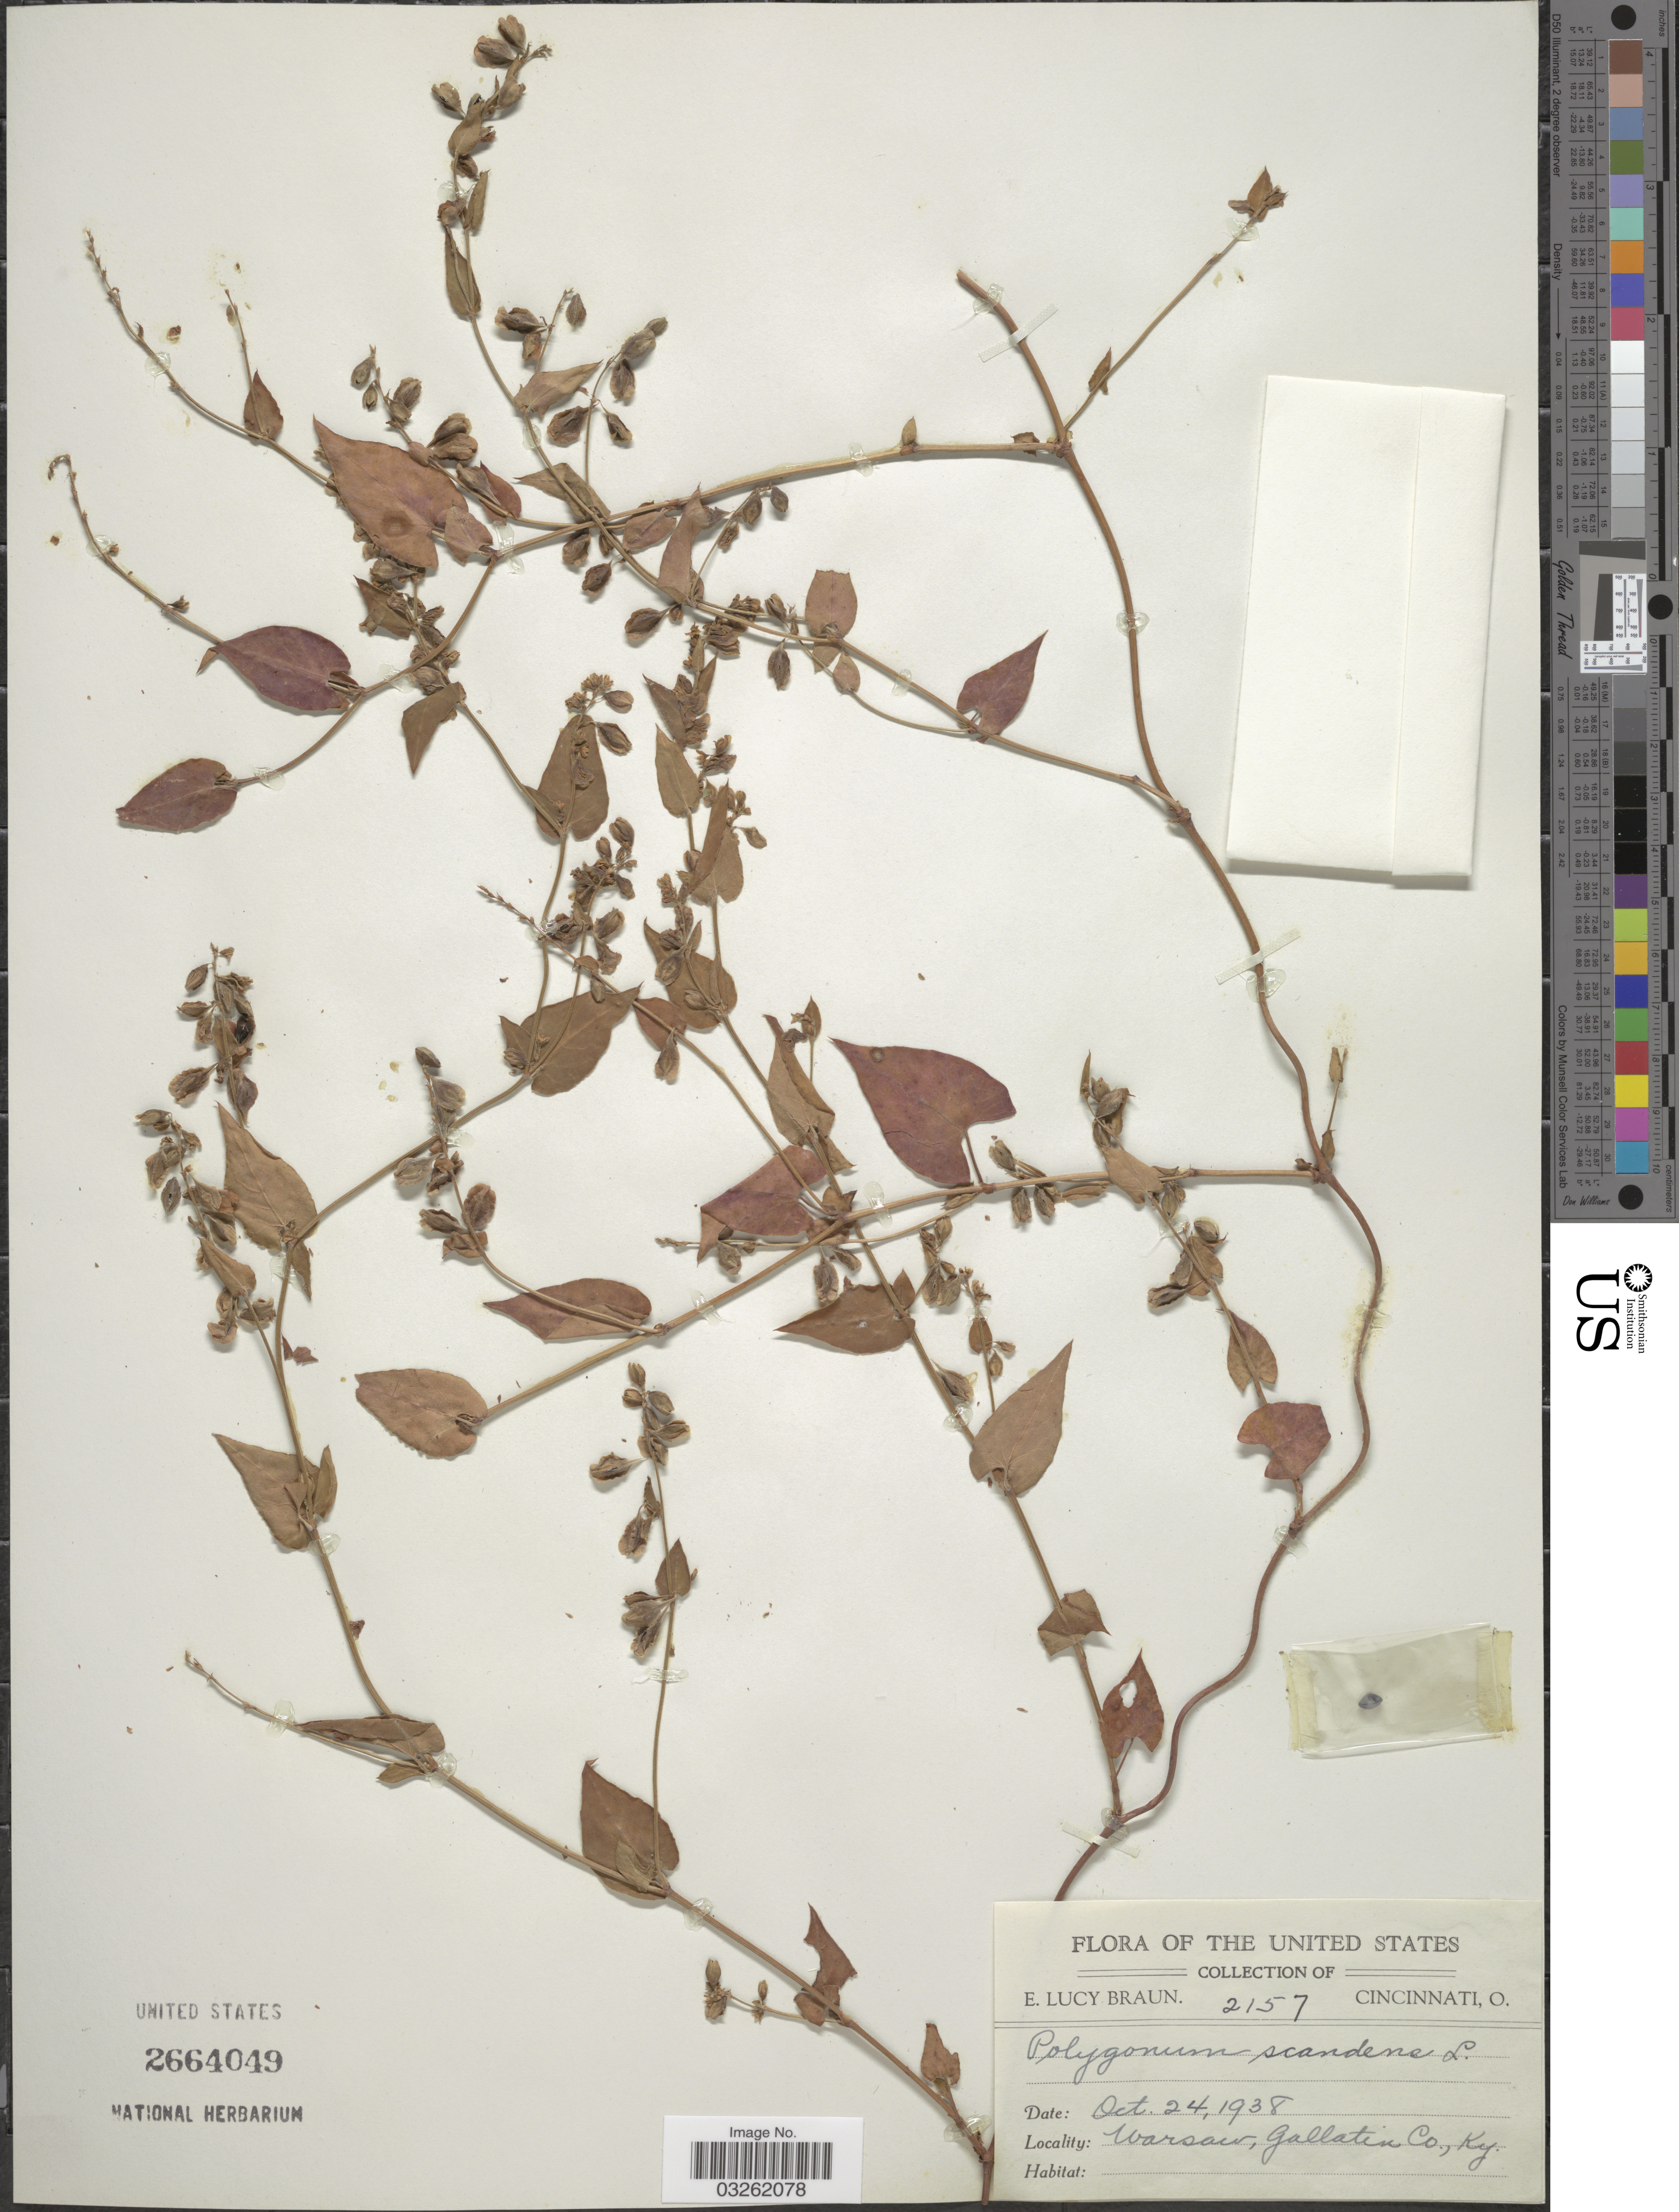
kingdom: Plantae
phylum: Tracheophyta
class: Magnoliopsida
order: Caryophyllales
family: Polygonaceae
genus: Fallopia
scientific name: Fallopia scandens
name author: (L.) Holub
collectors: E. L. Braun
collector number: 2157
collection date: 1938-10-24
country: United States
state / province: Kentucky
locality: Warsaw, Gallatin Co., Ky.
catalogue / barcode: US 2664049